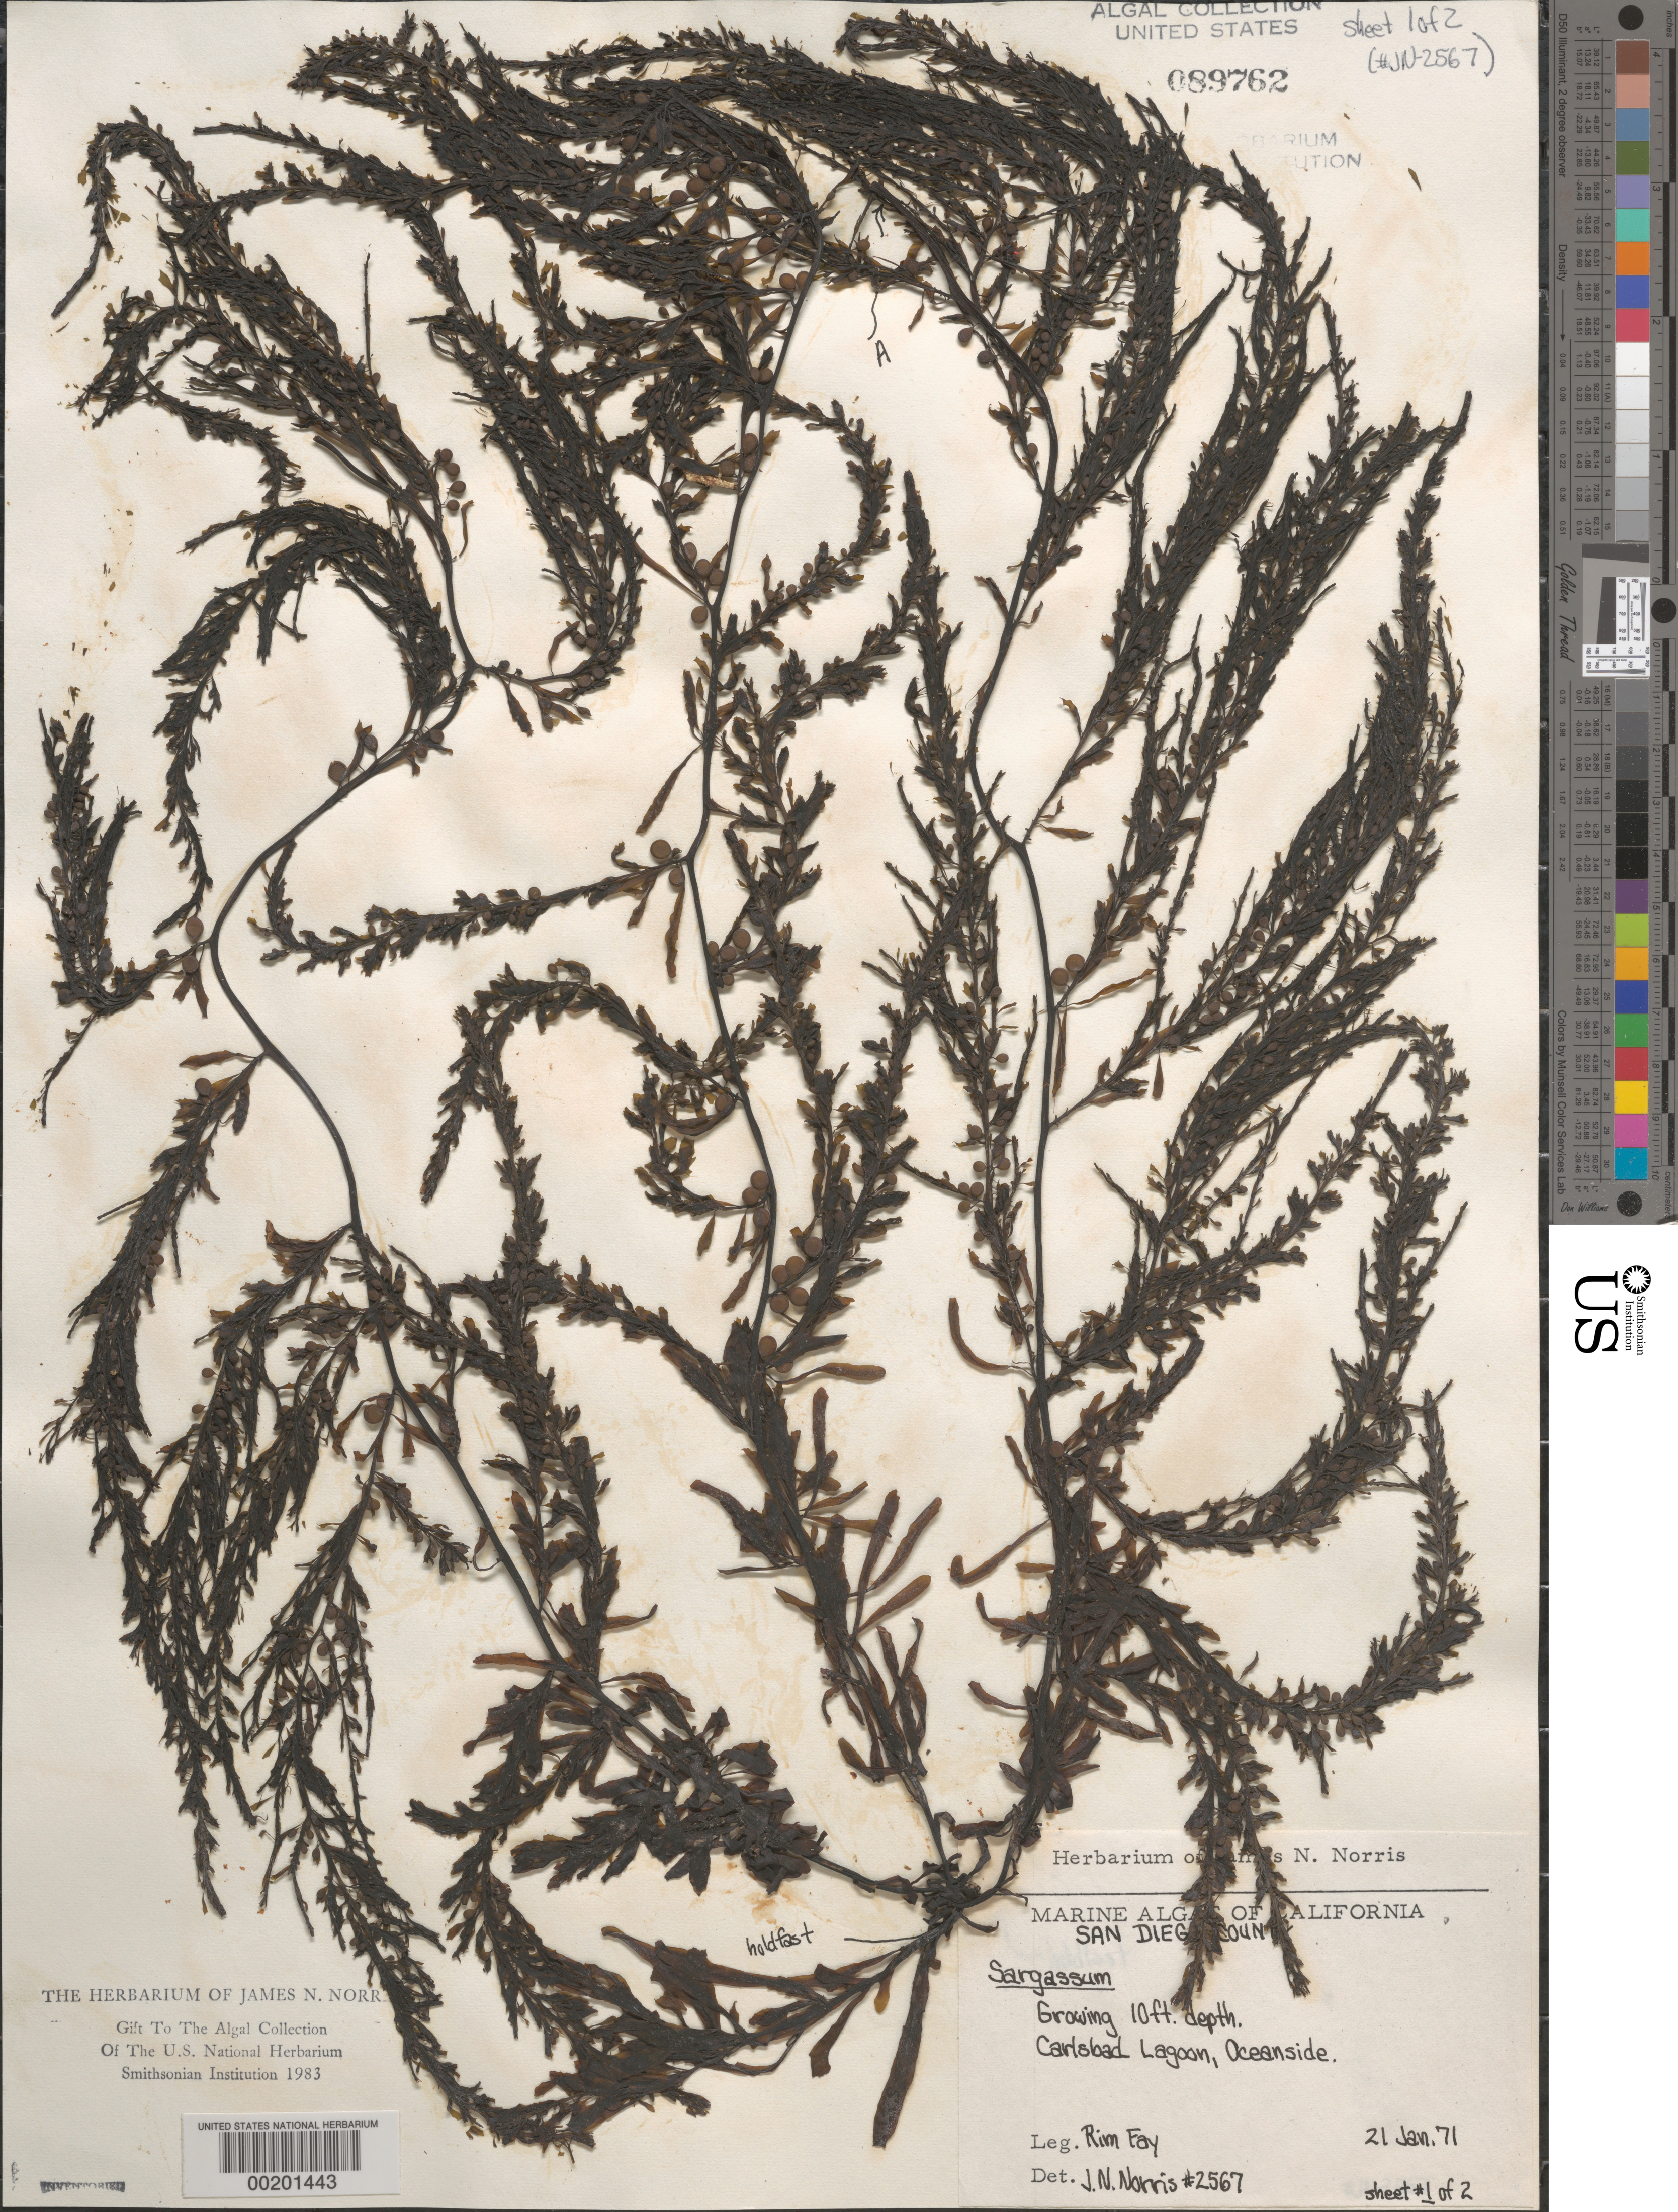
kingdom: Chromista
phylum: Ochrophyta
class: Phaeophyceae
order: Fucales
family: Sargassaceae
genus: Sargassum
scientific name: Sargassum sp.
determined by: Norris, James N.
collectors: R. Fay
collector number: JN-2567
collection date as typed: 21 Jan 1971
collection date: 1971-01-21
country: United States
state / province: California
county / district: San Diego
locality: Carlsbad Lagoon, Oceanside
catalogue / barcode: US 89762